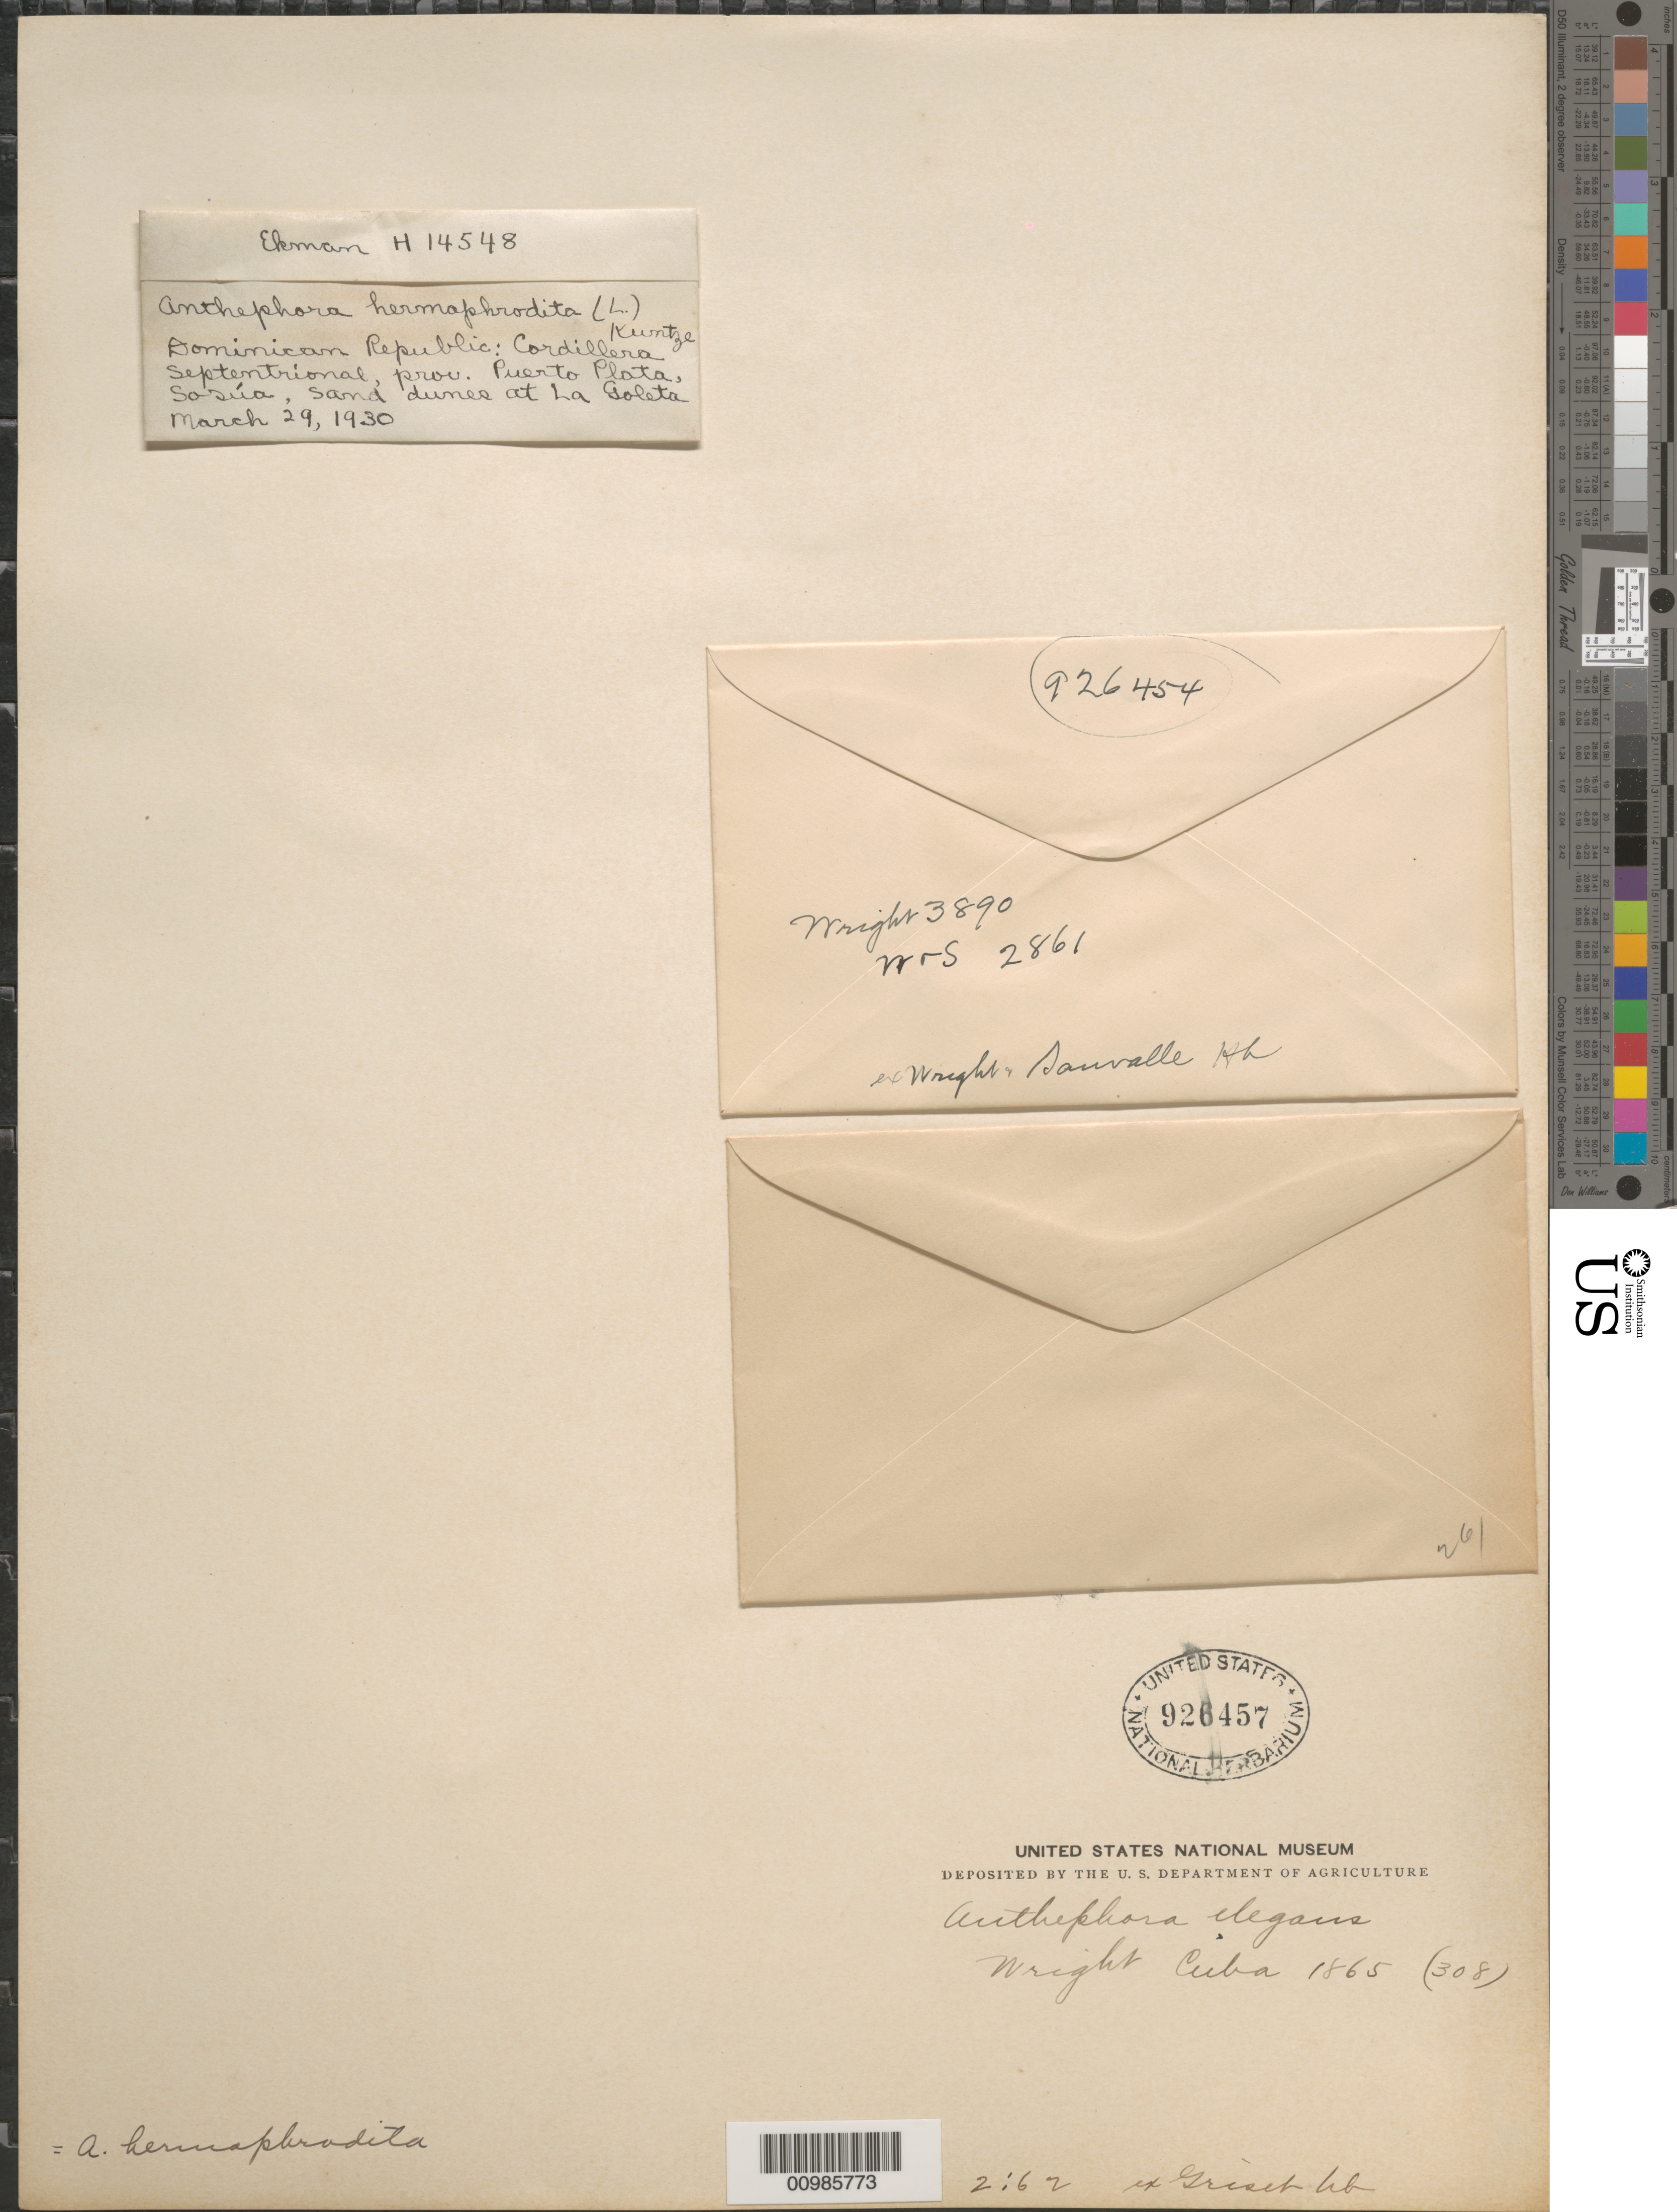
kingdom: Plantae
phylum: Tracheophyta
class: Liliopsida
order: Poales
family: Poaceae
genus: Anthephora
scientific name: Anthephora hermaphrodita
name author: (L.) Kuntze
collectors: C. Wright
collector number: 308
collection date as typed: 1865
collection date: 1865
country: Cuba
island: Cuba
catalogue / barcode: US 926457